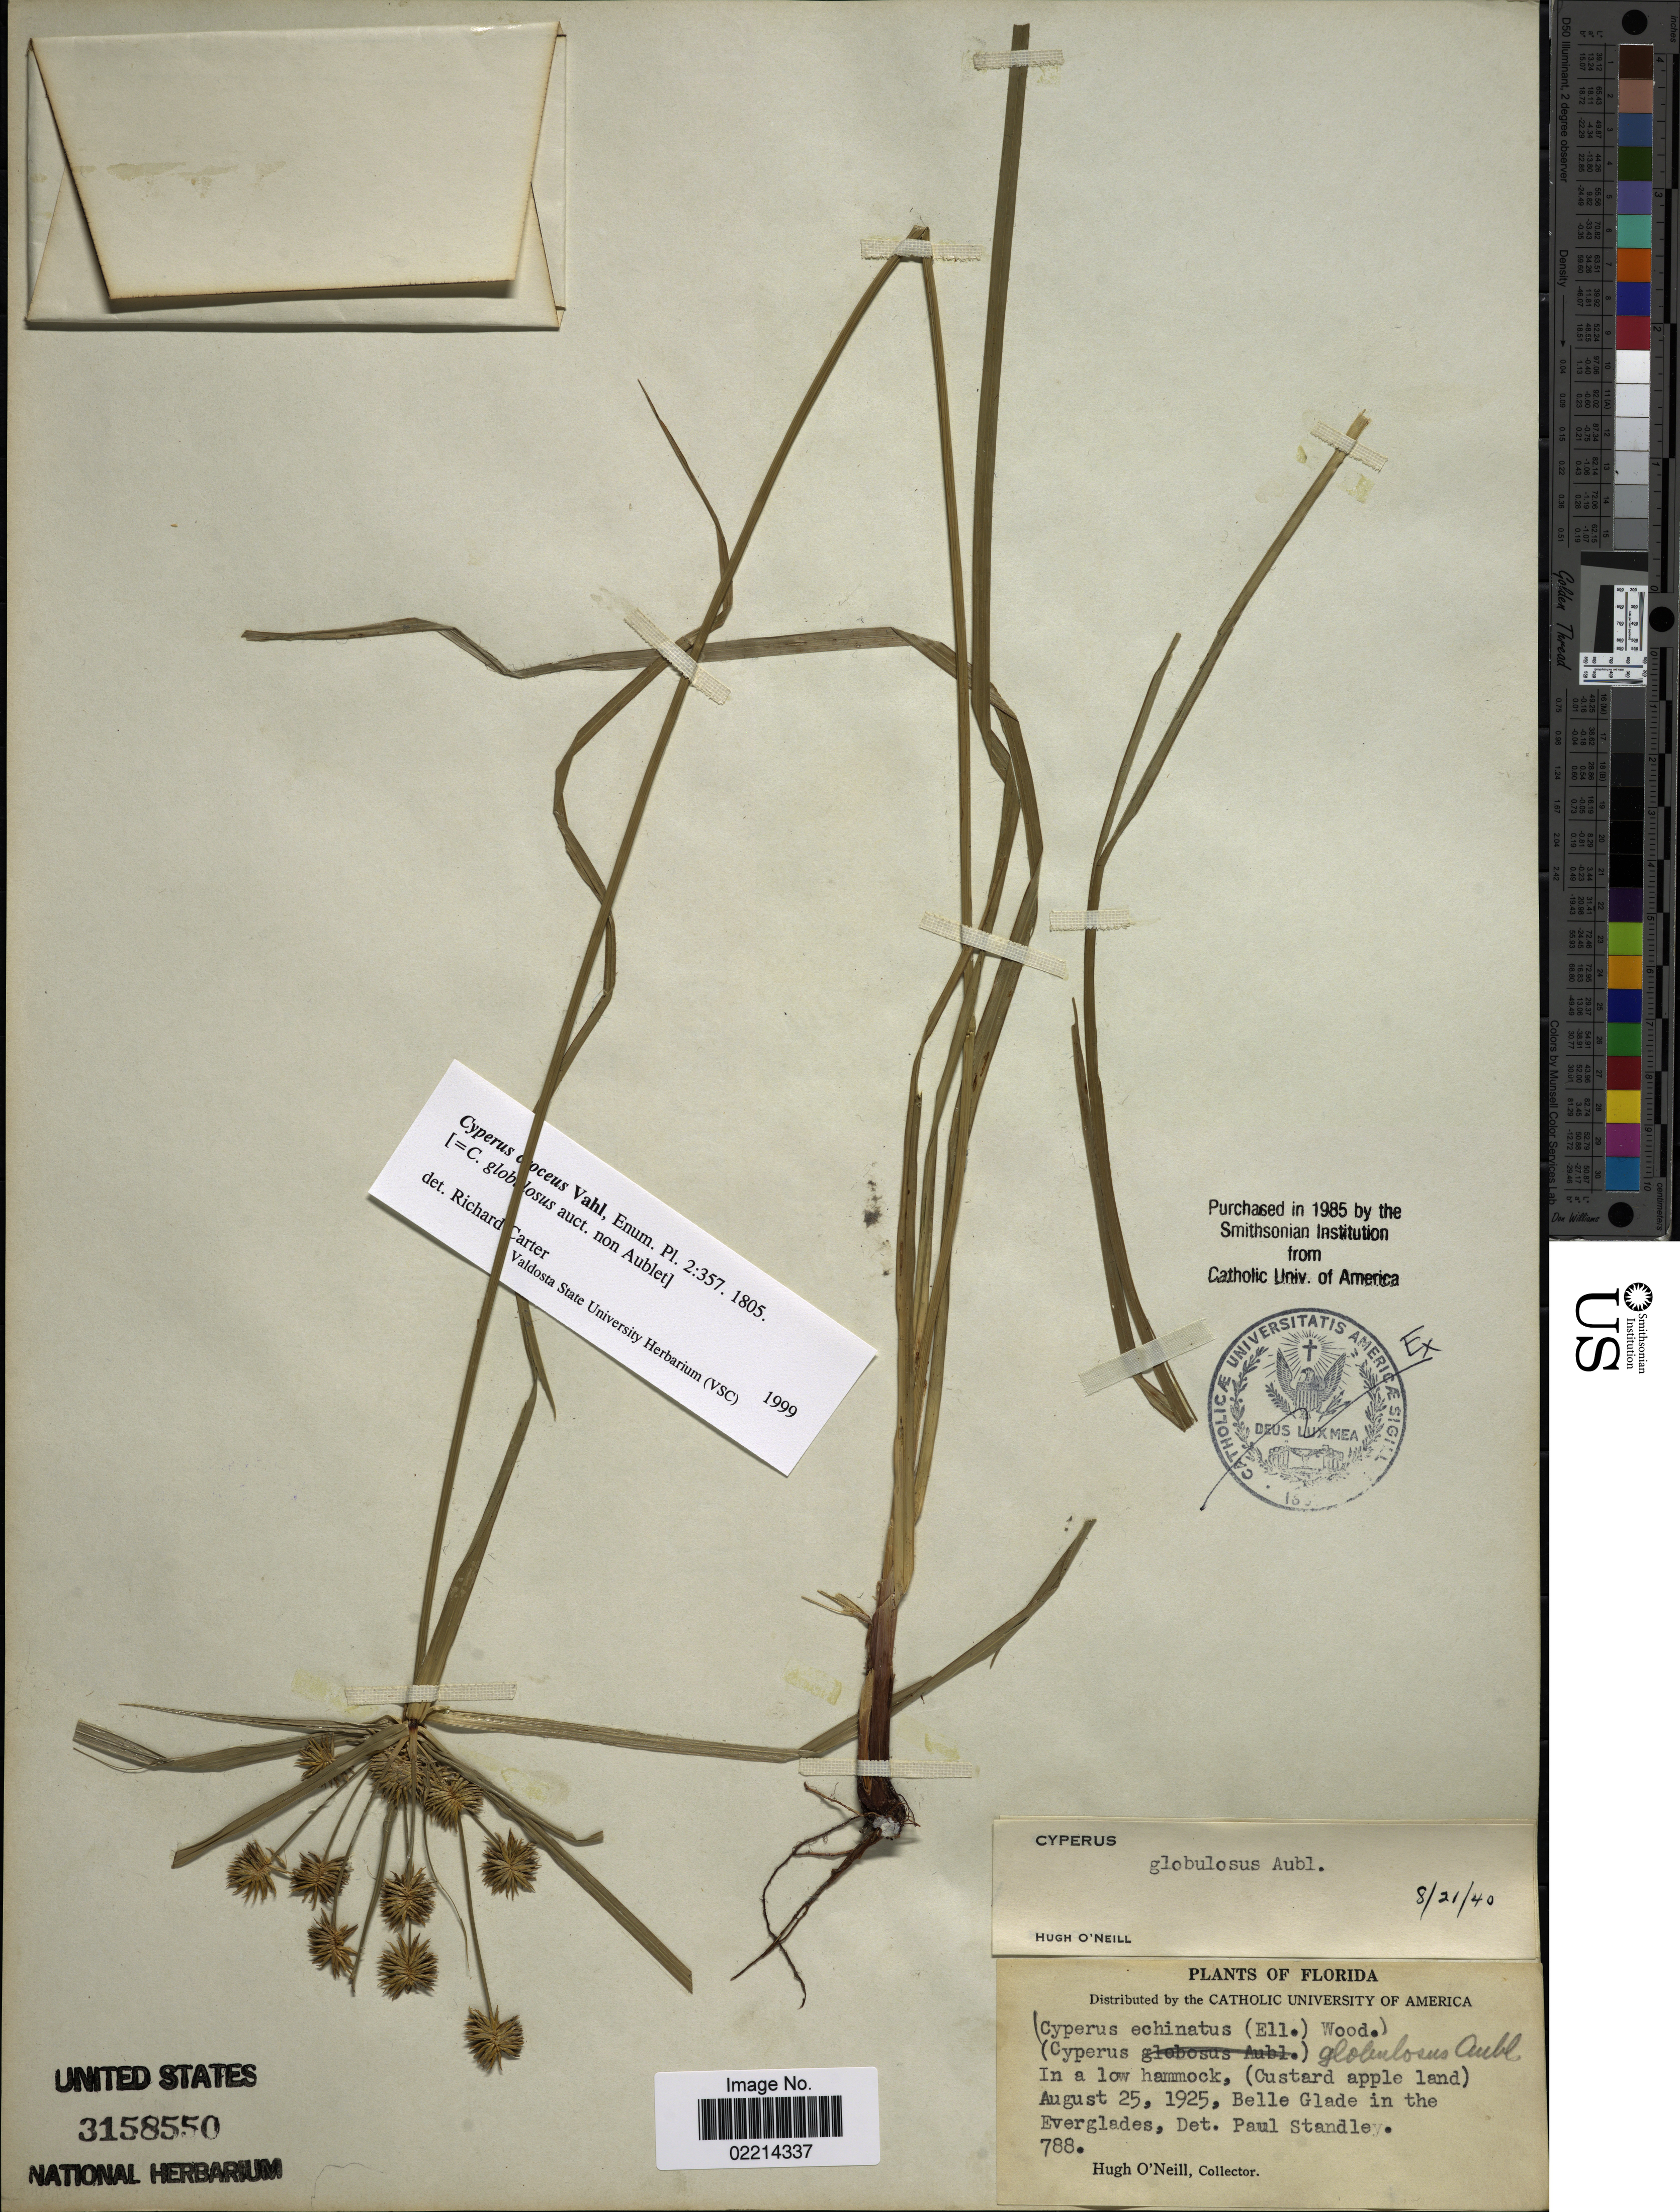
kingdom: Plantae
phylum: Tracheophyta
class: Liliopsida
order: Poales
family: Cyperaceae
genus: Cyperus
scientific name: Cyperus croceus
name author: Vahl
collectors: H. O'Neill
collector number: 788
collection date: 1925-08-25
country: United States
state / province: Florida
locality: In a low hammock, (Custard apple land), Belle Glade in the Everglades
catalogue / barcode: US 3158550